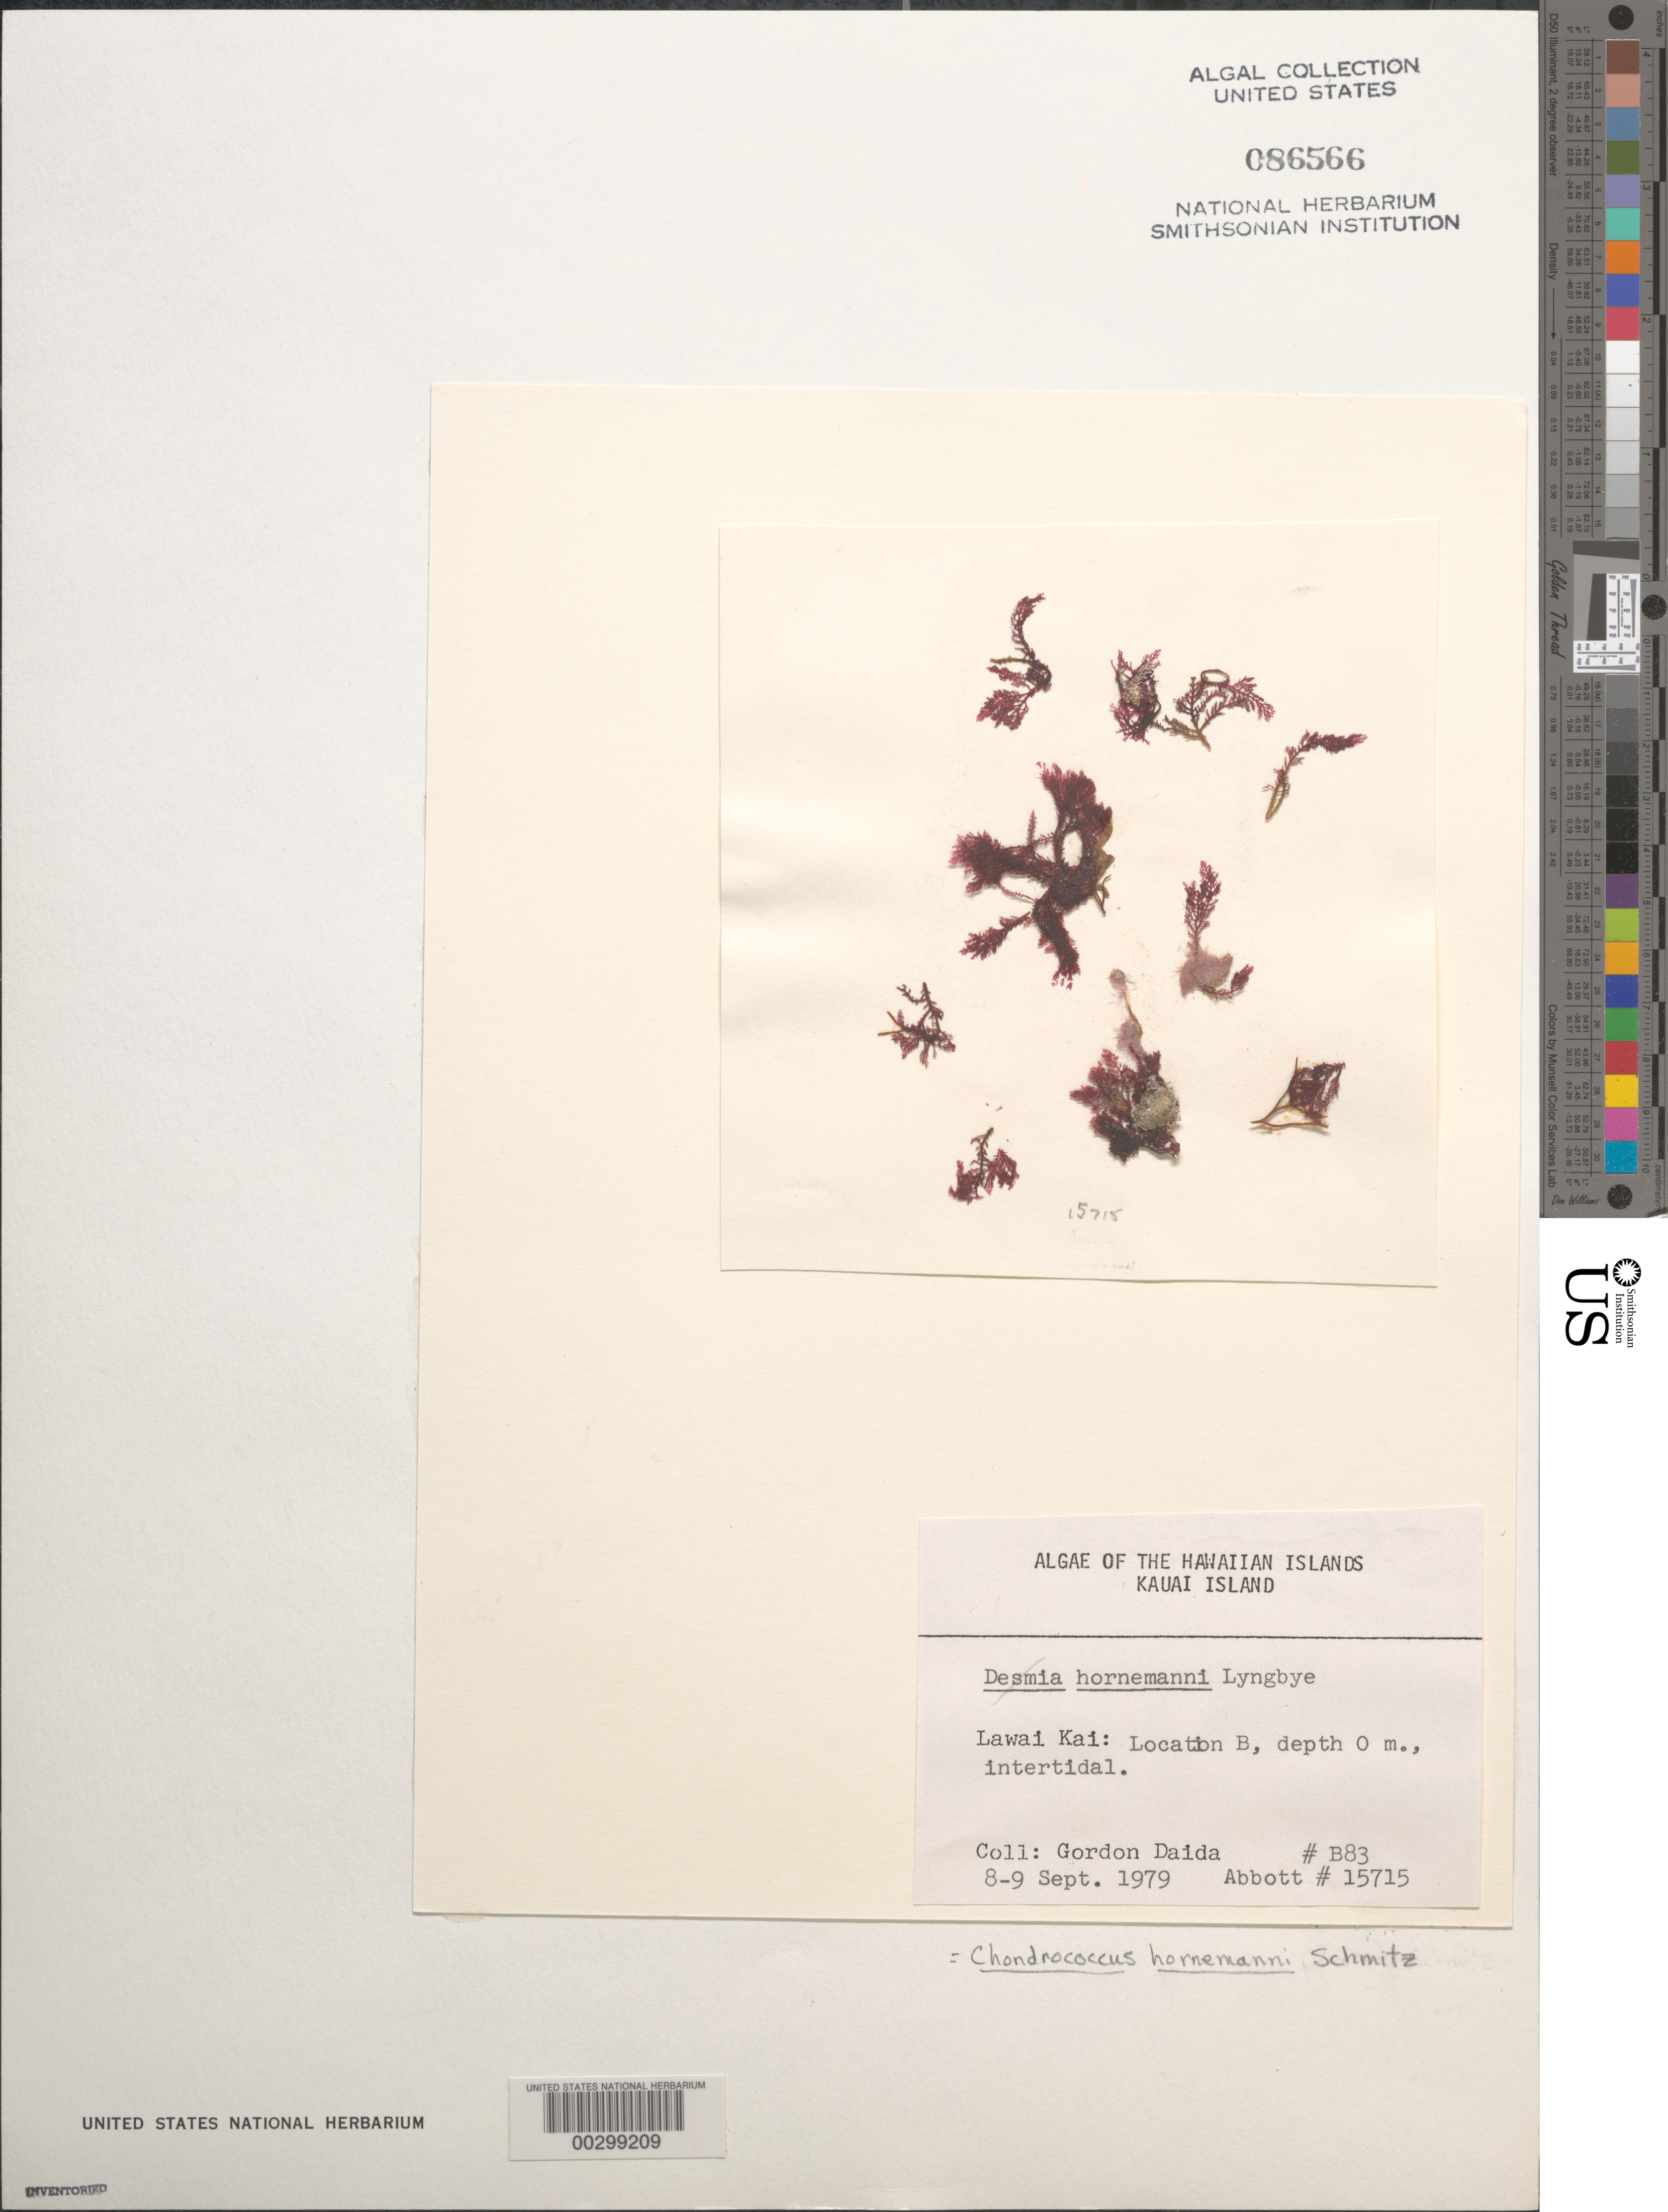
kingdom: Plantae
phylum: Rhodophyta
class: Florideophyceae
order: Gigartinales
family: Rhizophyllidaceae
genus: Portieria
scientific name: Portieria hornemannii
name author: (Lyngbye) P.C. Silva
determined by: Algae name updating Project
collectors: G. Daida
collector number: B83 & IAA 15715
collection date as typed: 08 Sep 1979 to 09 Sep 1979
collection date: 1979-09-08/1979-09-09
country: United States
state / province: Hawaii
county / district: Kaui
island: Kaua'i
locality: Lawai Kai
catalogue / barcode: US 86566